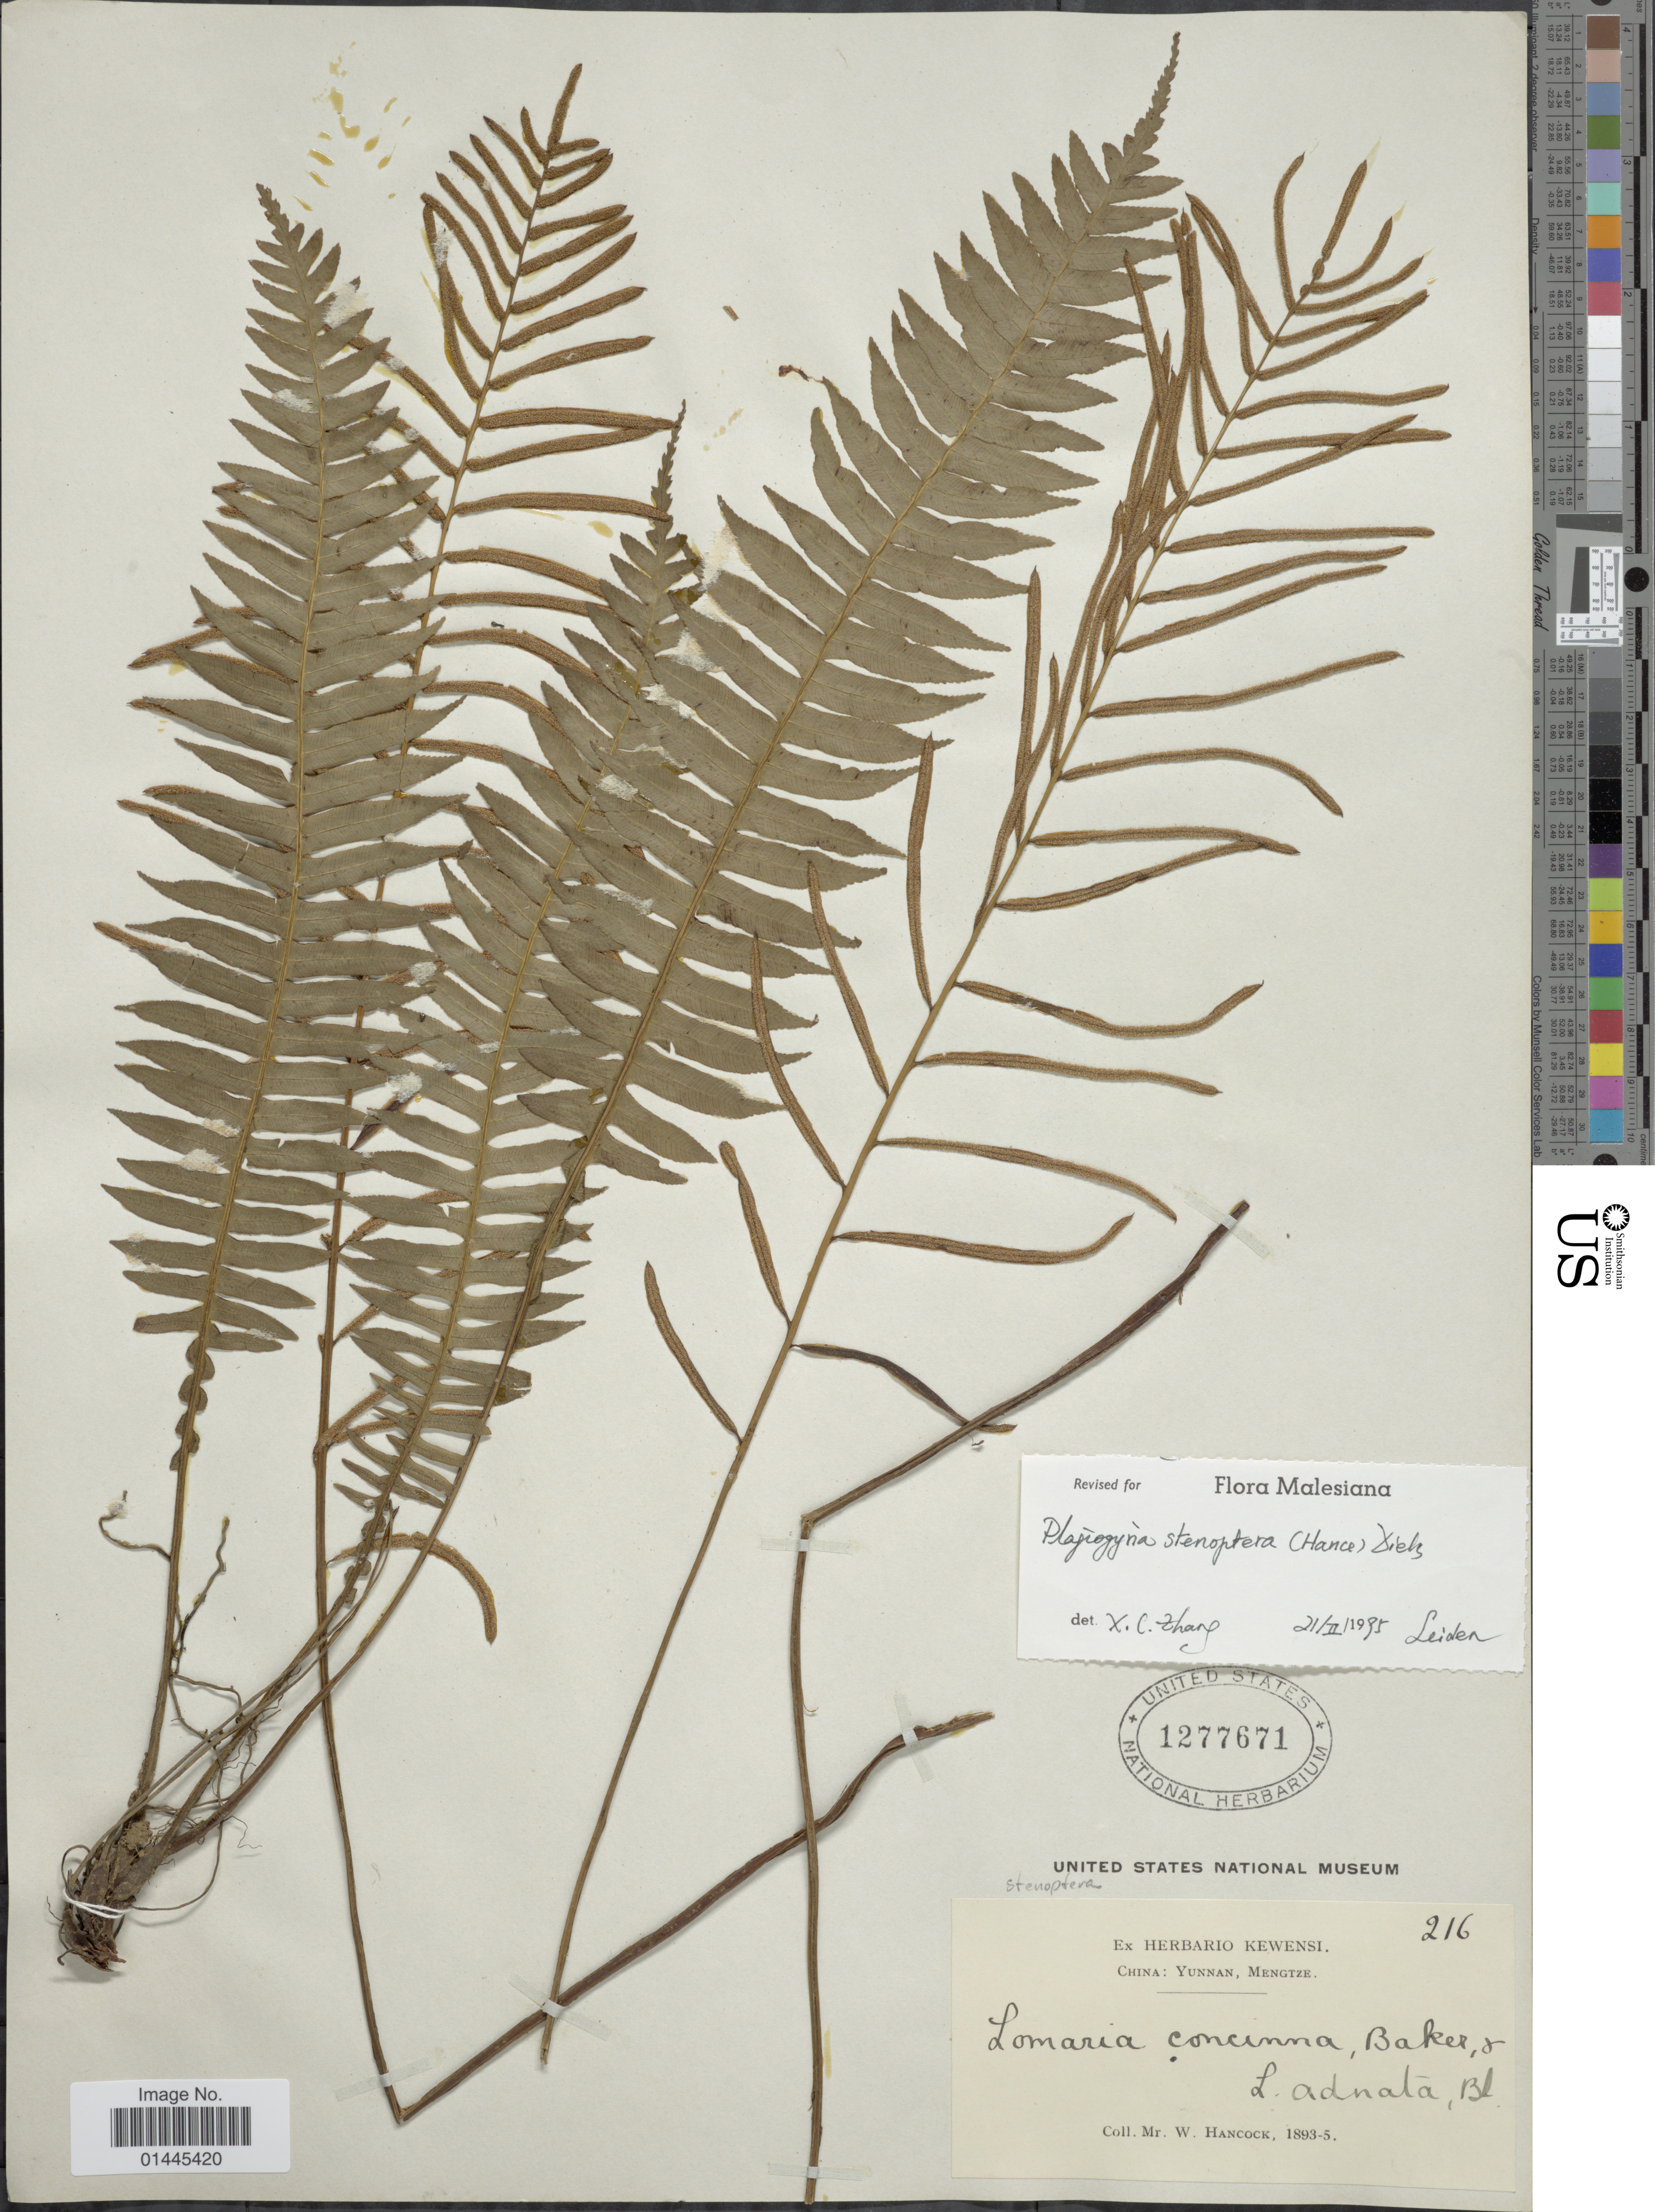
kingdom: Plantae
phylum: Tracheophyta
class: Polypodiopsida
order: Cyatheales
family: Plagiogyriaceae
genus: Plagiogyria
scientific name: Plagiogyria stenoptera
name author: (Hance) Diels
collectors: W. Hancock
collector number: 216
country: China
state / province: Yunnan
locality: Mengtze.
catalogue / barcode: US 1277671